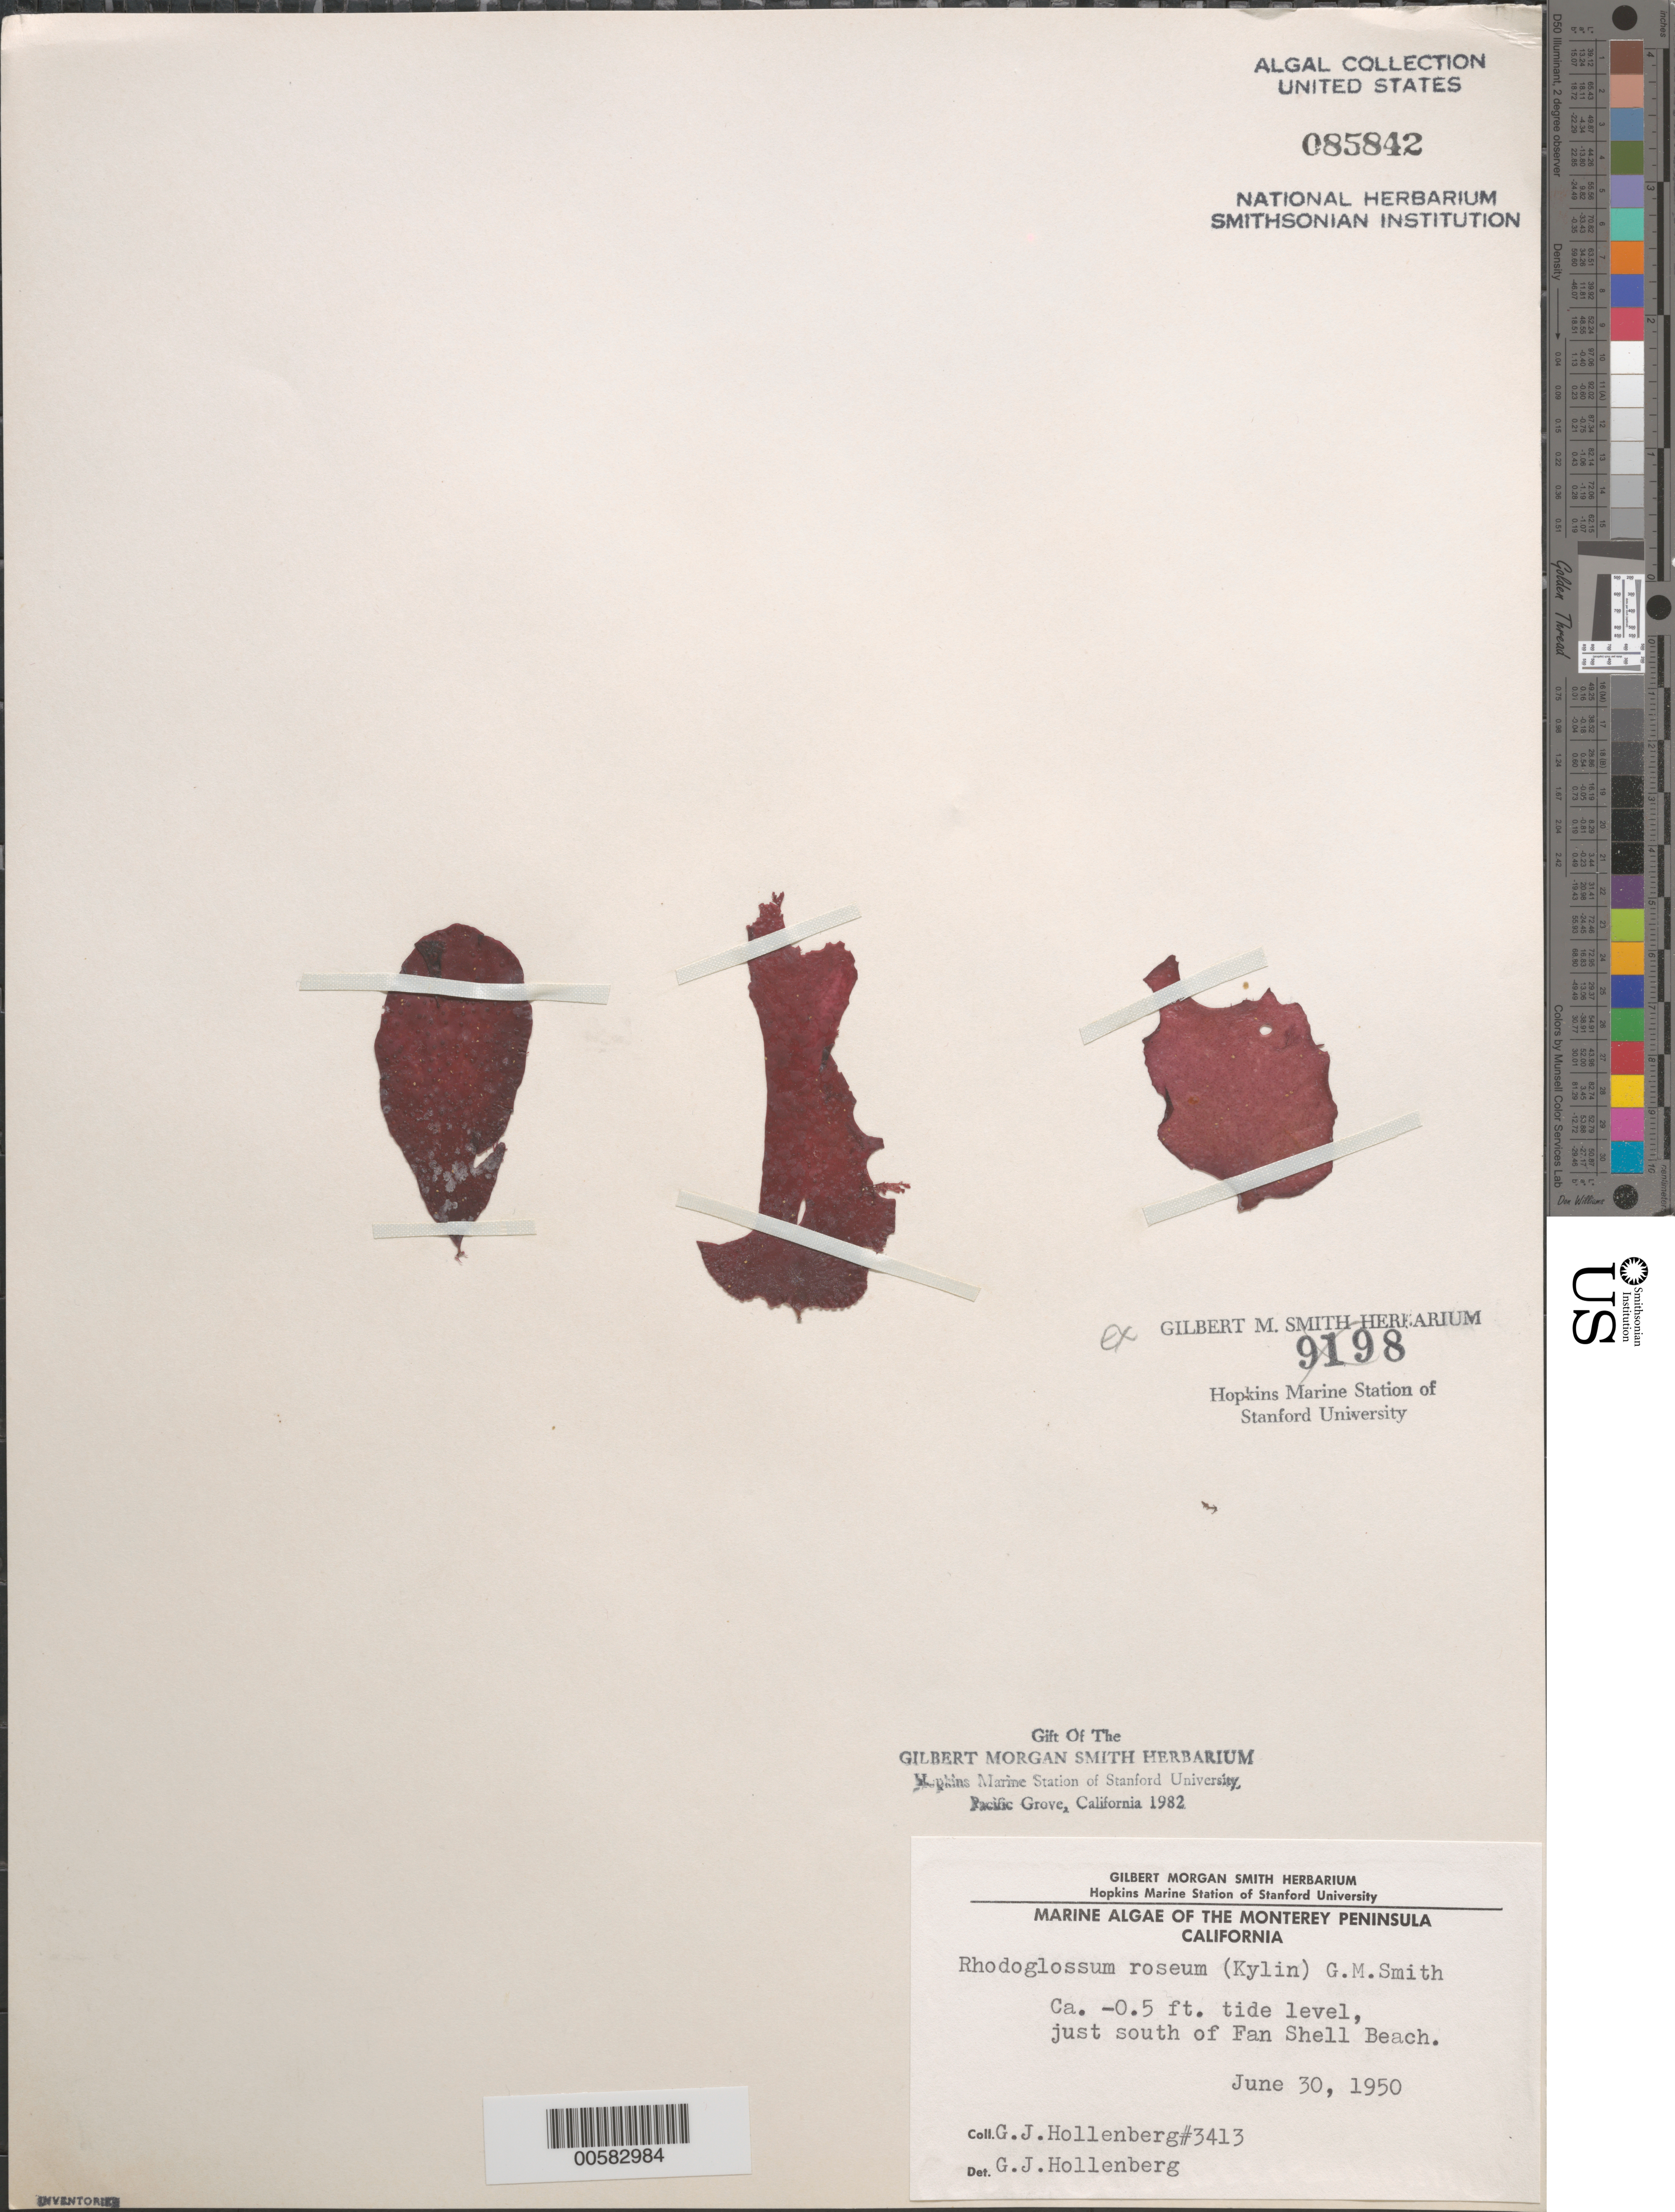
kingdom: Plantae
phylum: Rhodophyta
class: Florideophyceae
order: Gigartinales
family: Gigartinaceae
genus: Mazzaella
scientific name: Mazzaella rosea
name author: (Kylin) Fredericq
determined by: Algae name updating Project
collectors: G. Hollenberg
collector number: GJH 3413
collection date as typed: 30 Jun 1950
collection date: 1950-06-30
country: United States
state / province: California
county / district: Monterey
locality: Just south of Fan Shell Beach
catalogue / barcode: US 85842